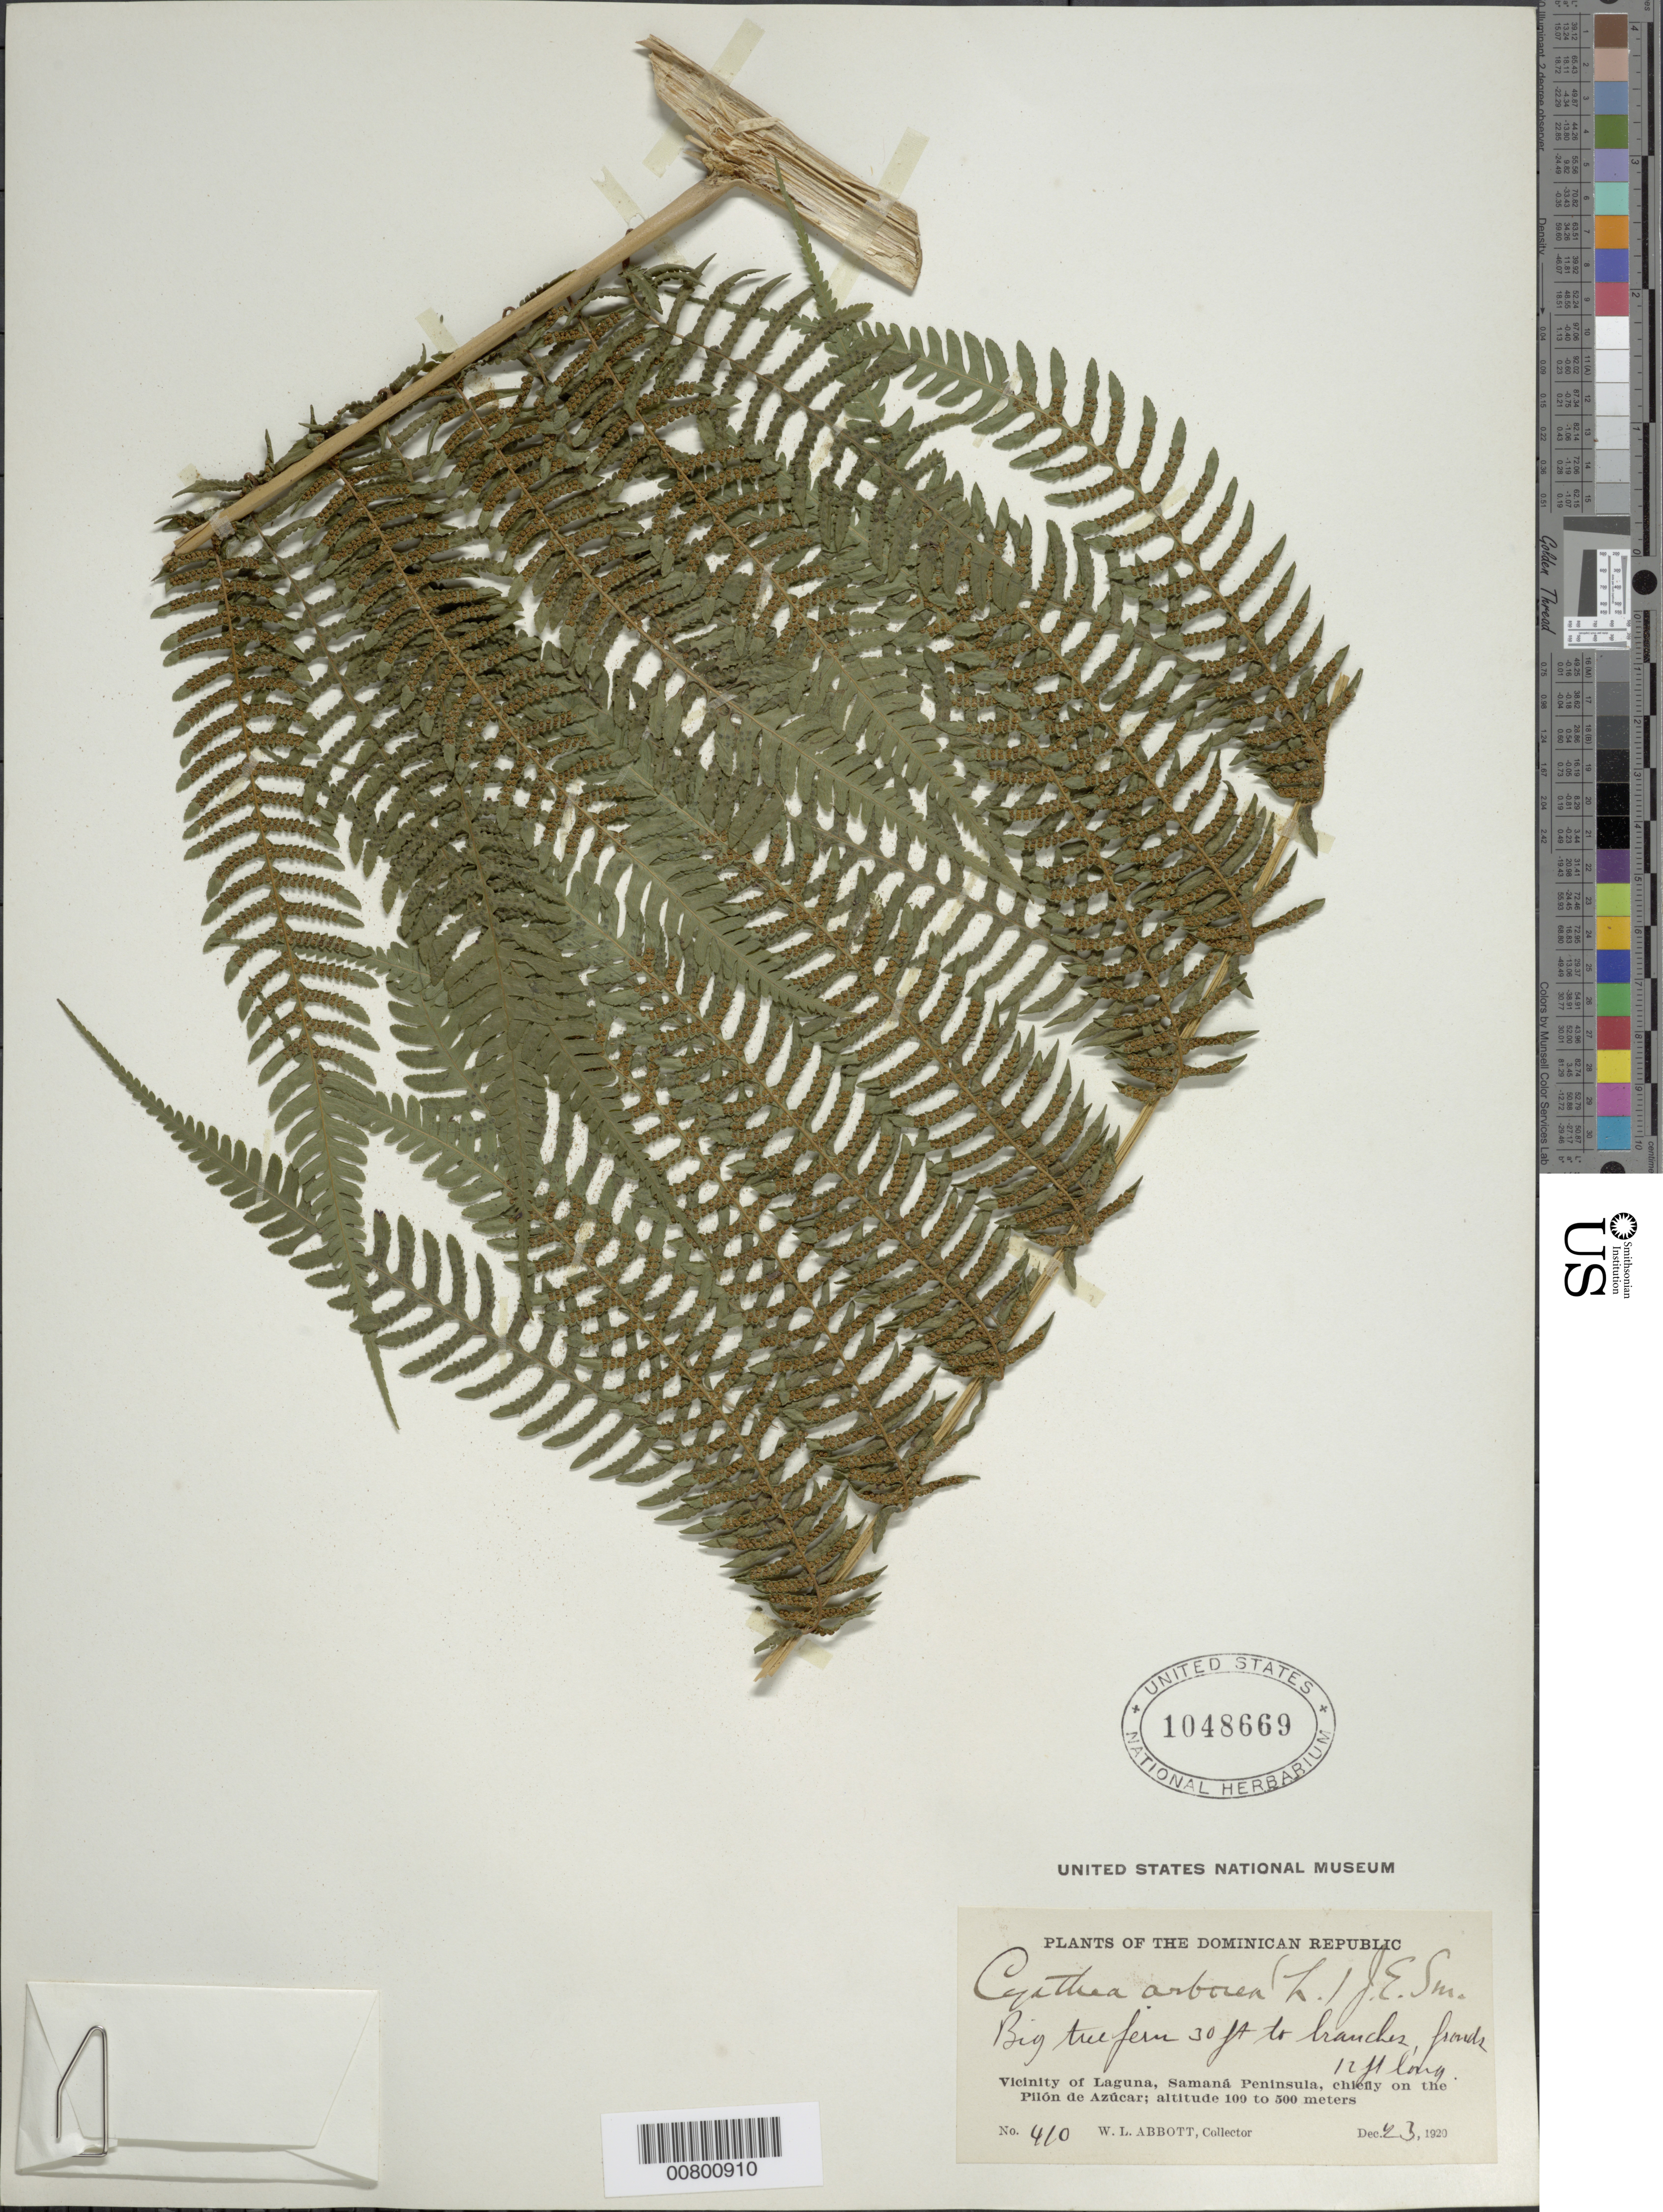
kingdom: Plantae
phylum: Tracheophyta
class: Polypodiopsida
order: Cyatheales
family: Cyatheaceae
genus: Cyathea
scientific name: Cyathea arborea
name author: (L.) Sm.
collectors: W. L. Abbott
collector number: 410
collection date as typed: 23 Dec 1930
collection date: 1930-12-23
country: Dominican Republic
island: Hispaniola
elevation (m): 100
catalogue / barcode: US 1048669